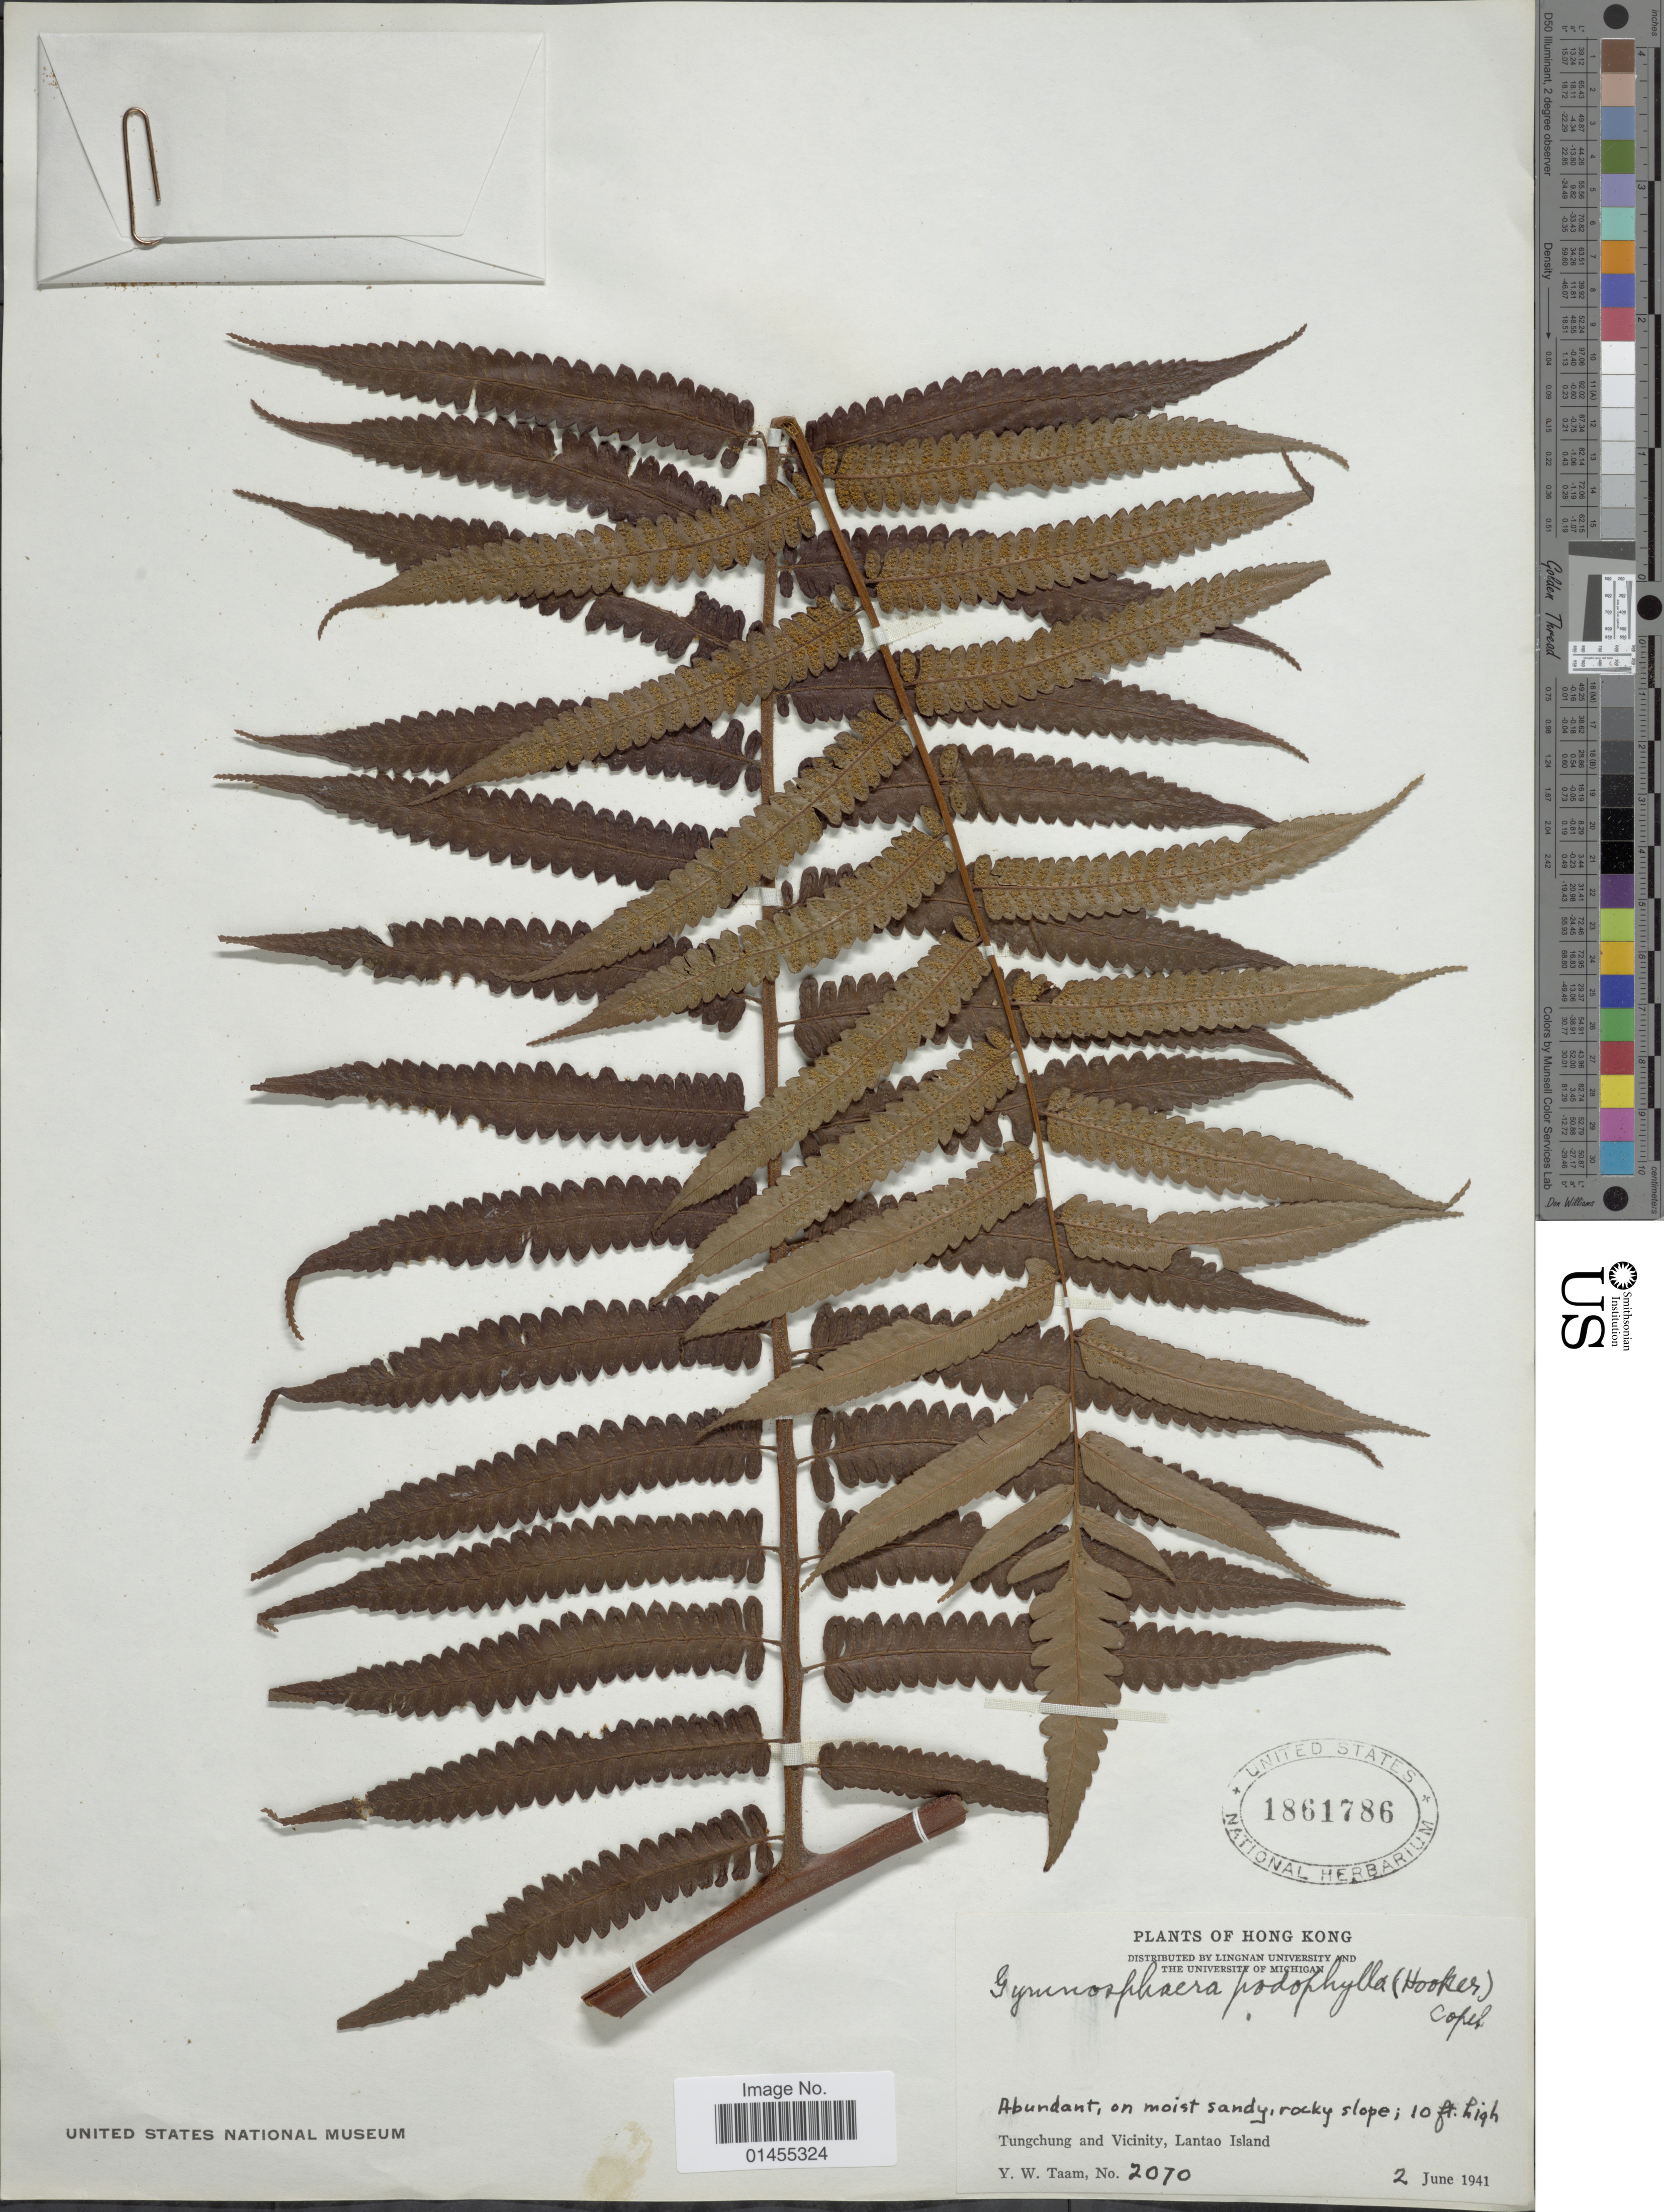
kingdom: Plantae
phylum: Tracheophyta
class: Polypodiopsida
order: Cyatheales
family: Cyatheaceae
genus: Alsophila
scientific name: Alsophila podophylla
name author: Hook.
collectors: Y. W. Taam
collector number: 2070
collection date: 1941-06-02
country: China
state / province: Hong Kong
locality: Tungchung and vicinity, Lantao Island.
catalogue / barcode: US 1861786